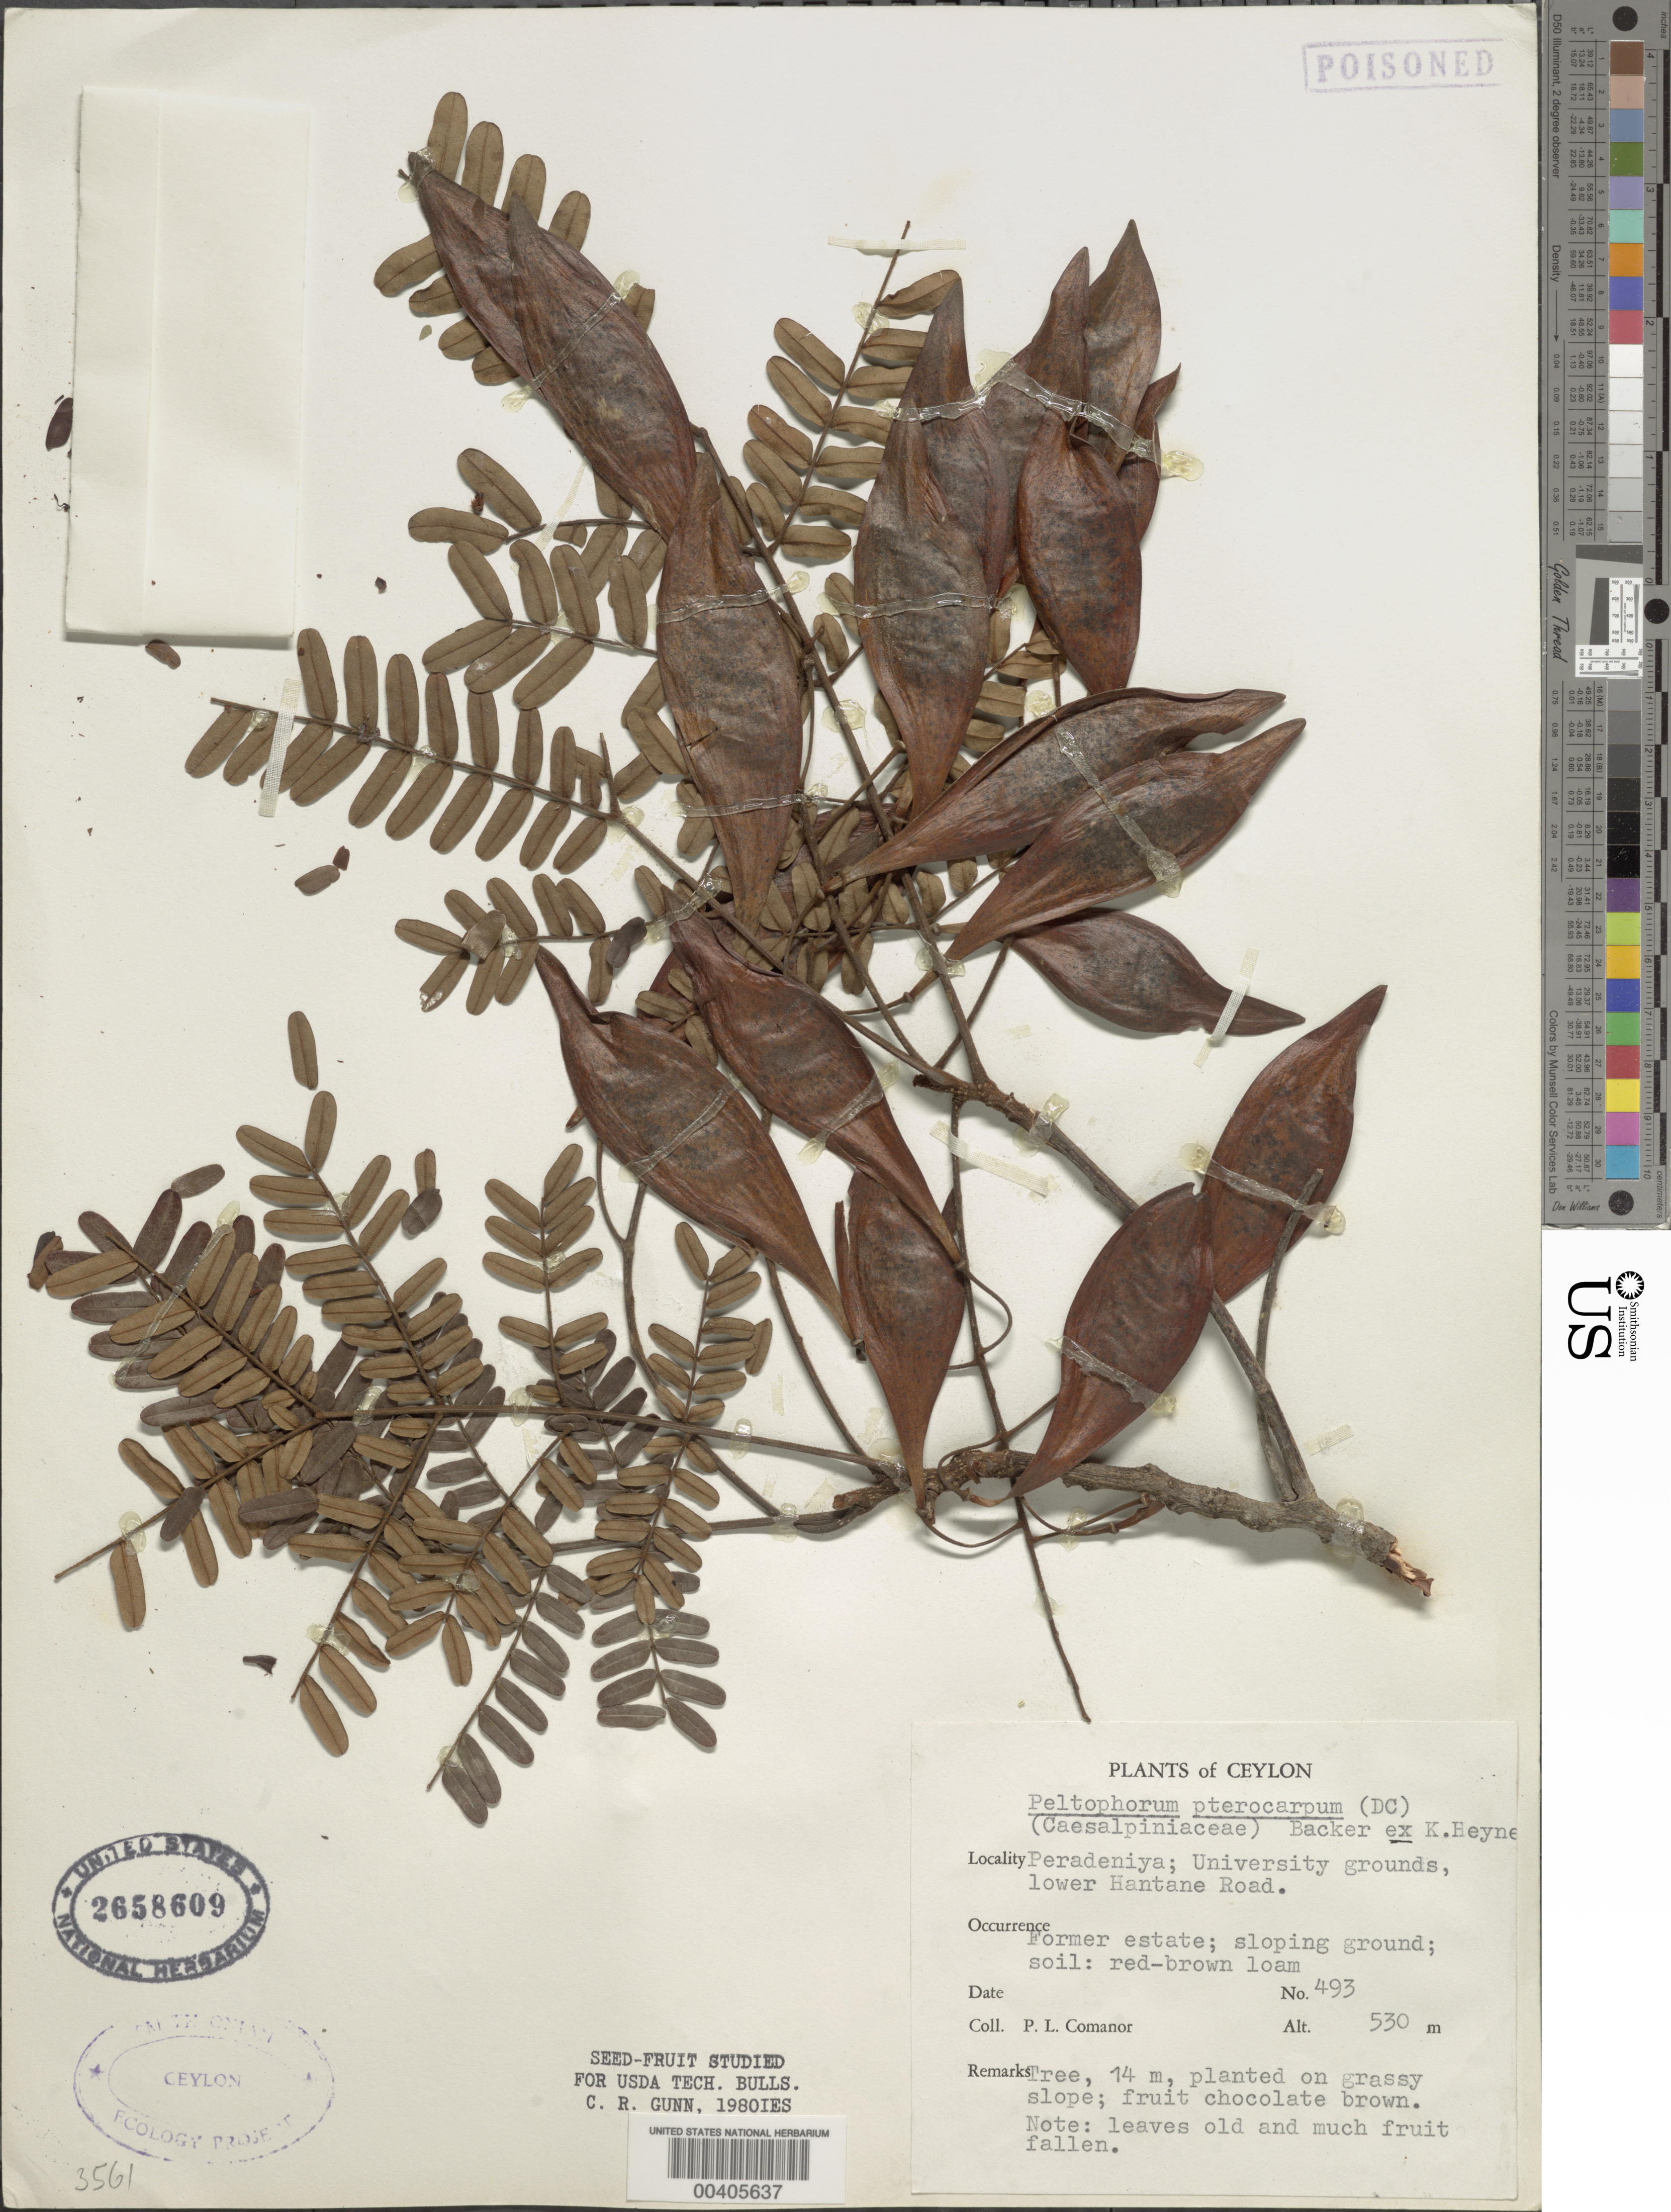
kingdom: Plantae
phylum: Tracheophyta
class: Magnoliopsida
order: Fabales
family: Fabaceae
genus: Peltophorum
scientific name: Peltophorum pterocarpum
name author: (DC.) Backer ex K. Heyne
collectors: P. Comanor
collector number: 493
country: Sri Lanka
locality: Peradeniya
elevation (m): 530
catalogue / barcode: US 2658609